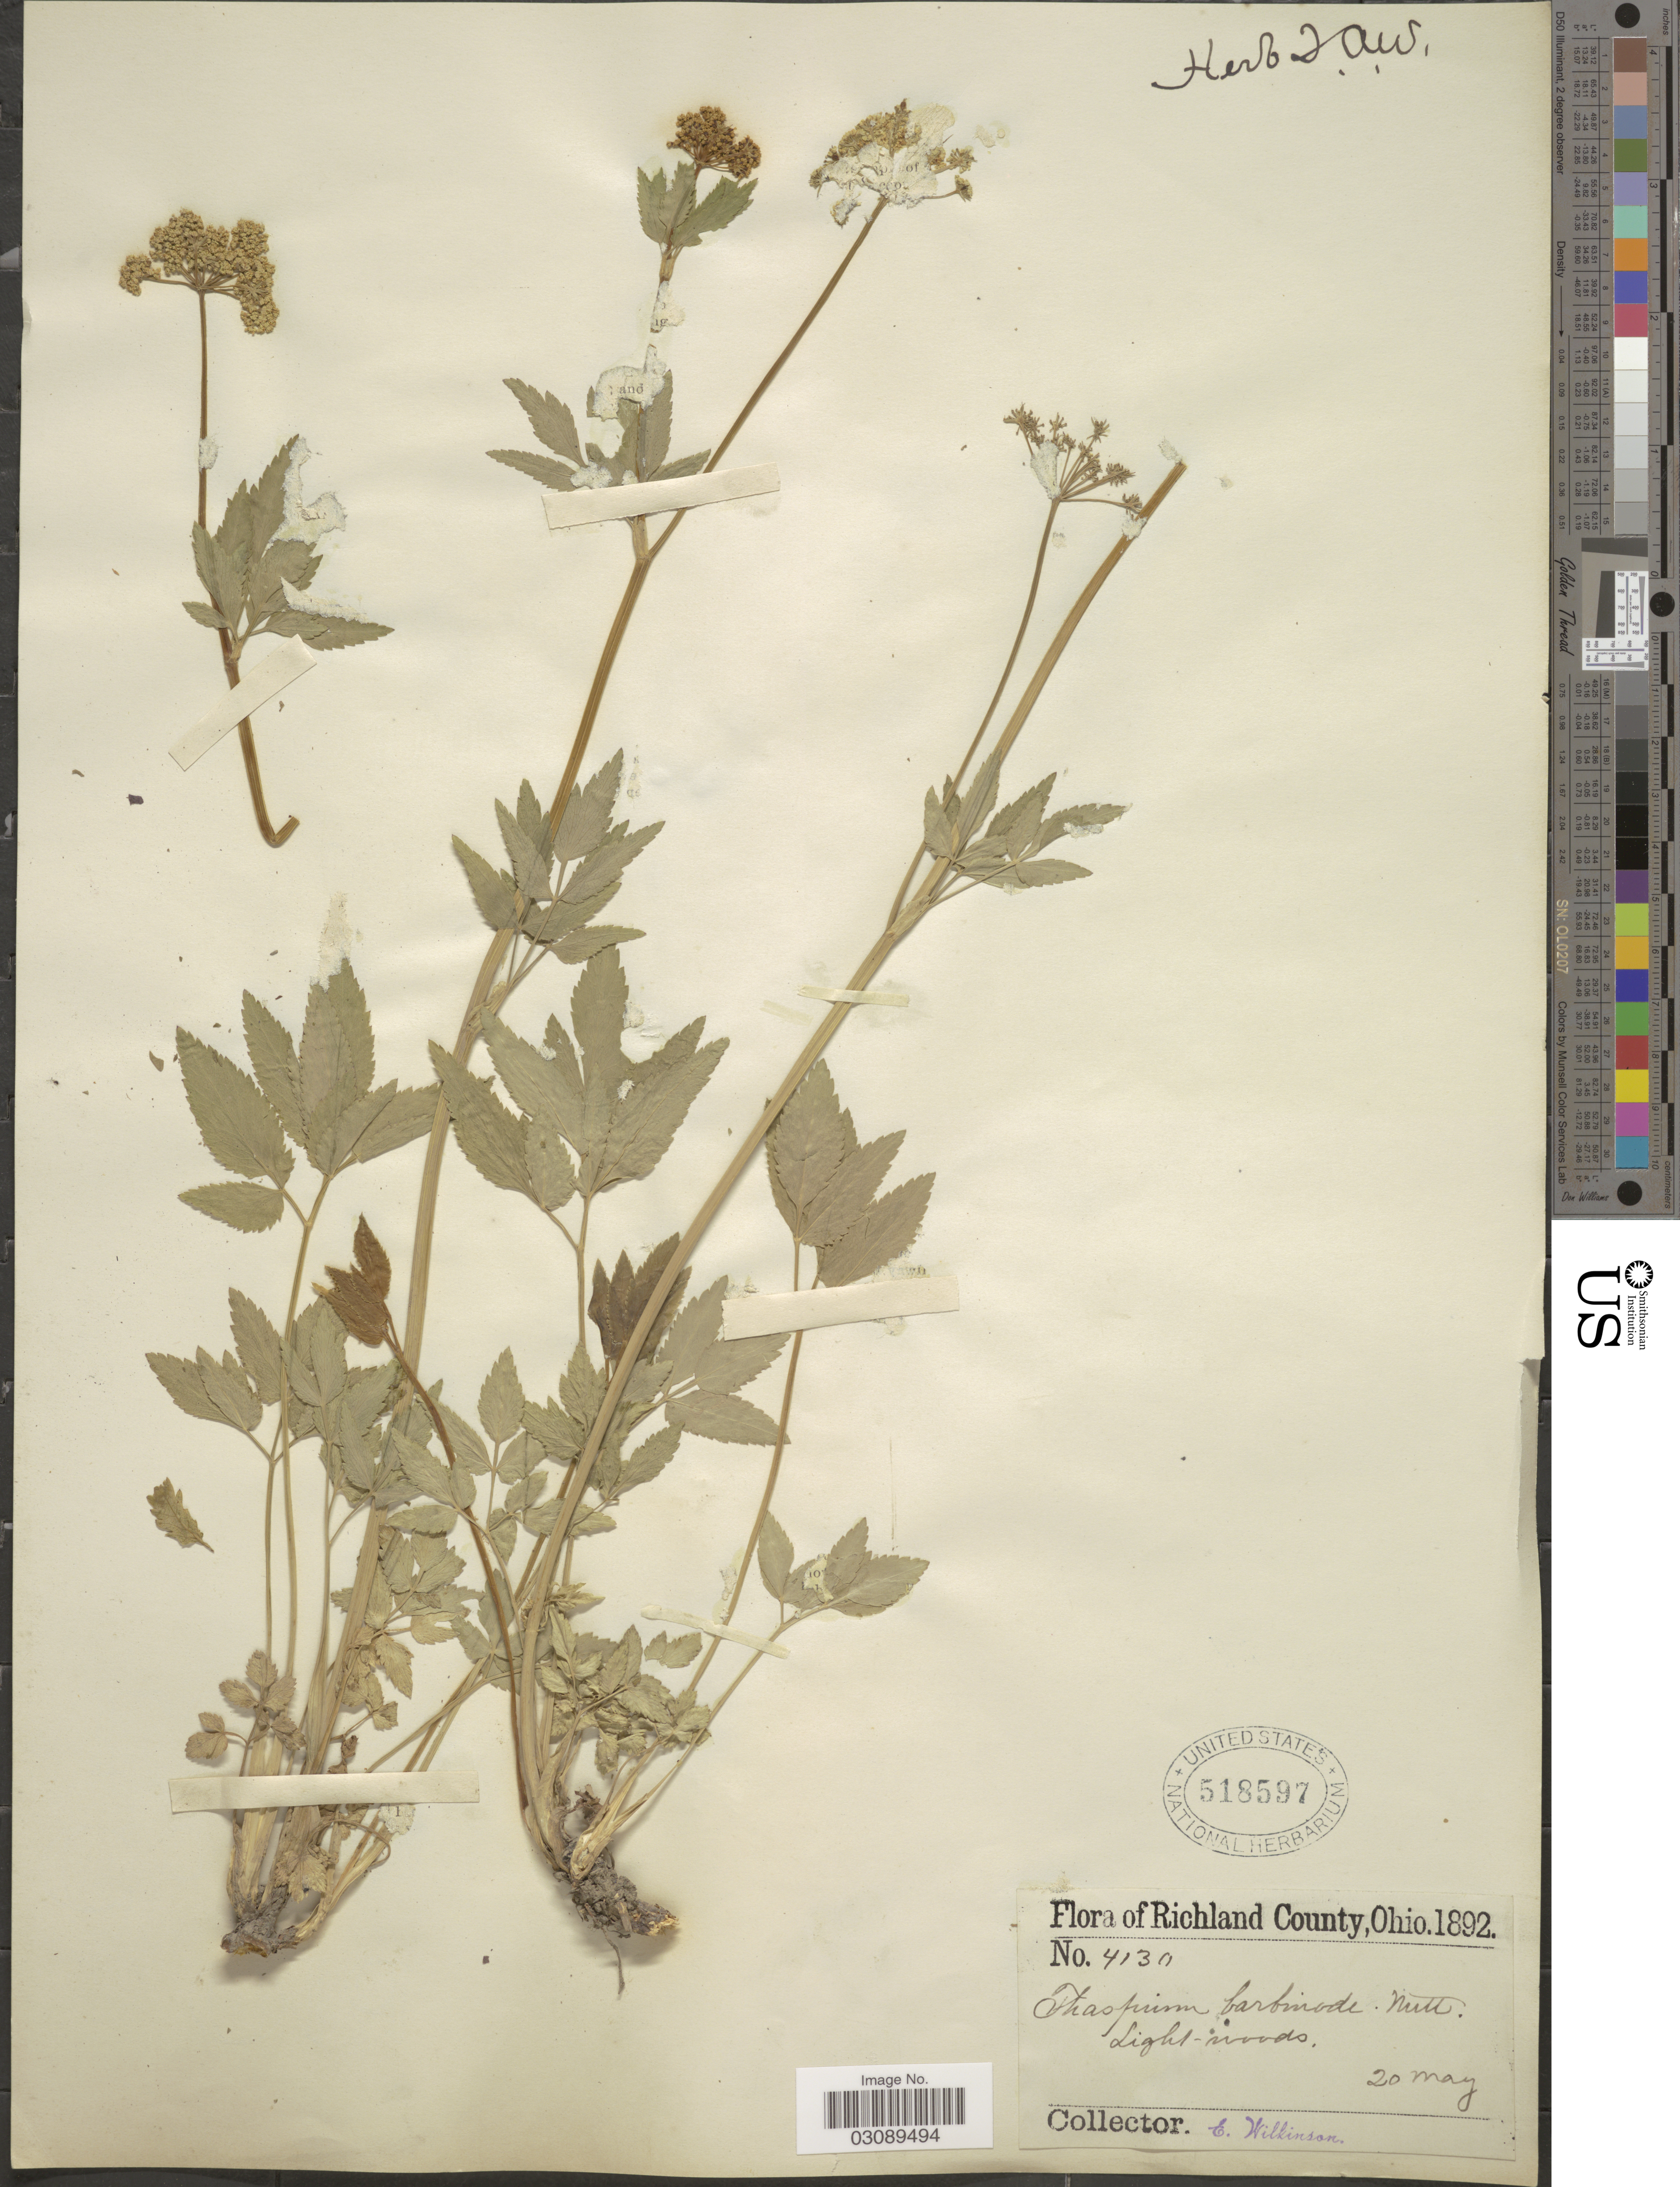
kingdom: Plantae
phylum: Tracheophyta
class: Magnoliopsida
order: Apiales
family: Apiaceae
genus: Thaspium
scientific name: Thaspium barbinode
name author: (Michx.) Nutt.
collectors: E. Wilkinson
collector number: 413a*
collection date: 1892-05-20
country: United States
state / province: Ohio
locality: Richland County.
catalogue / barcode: US 518597